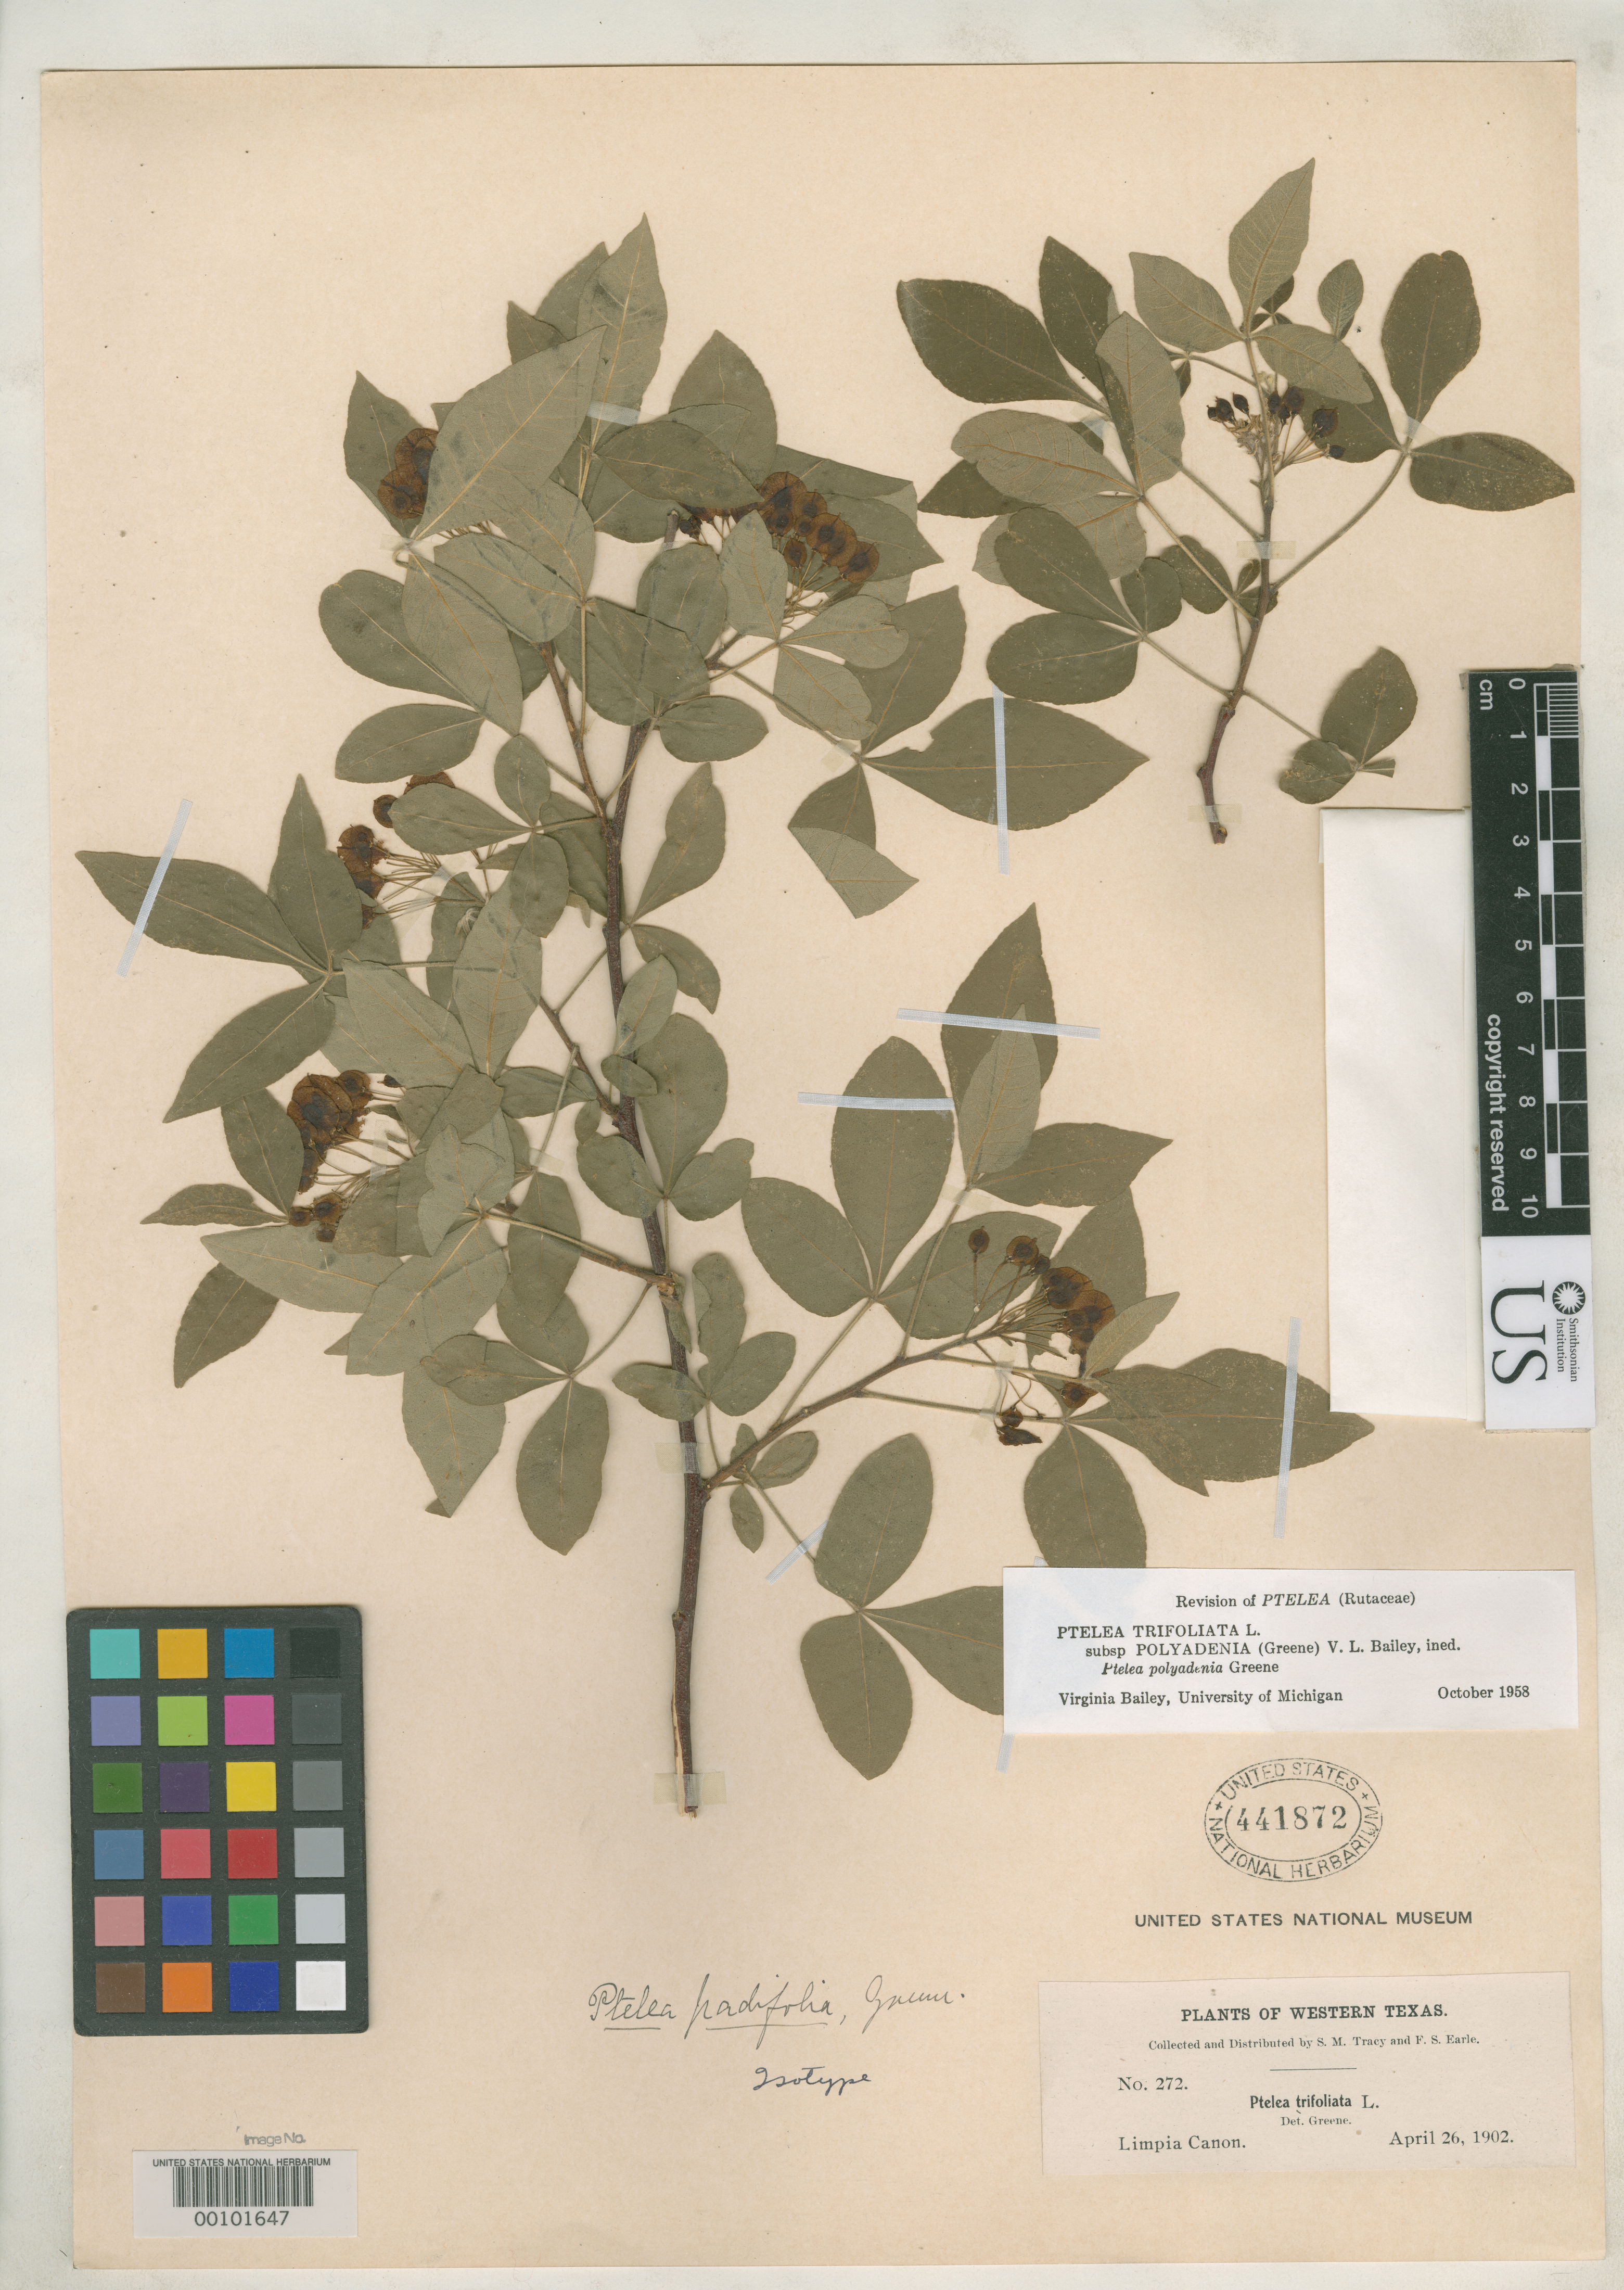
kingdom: Plantae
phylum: Tracheophyta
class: Magnoliopsida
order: Sapindales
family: Rutaceae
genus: Ptelea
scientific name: Ptelea padifolia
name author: Greene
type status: Isotype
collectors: S. M. Tracy & F. S. Earle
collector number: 272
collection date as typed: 26 Apr 1902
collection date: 1902-04-26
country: United States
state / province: Texas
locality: Rio Limpia Canyon.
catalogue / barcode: US 441872